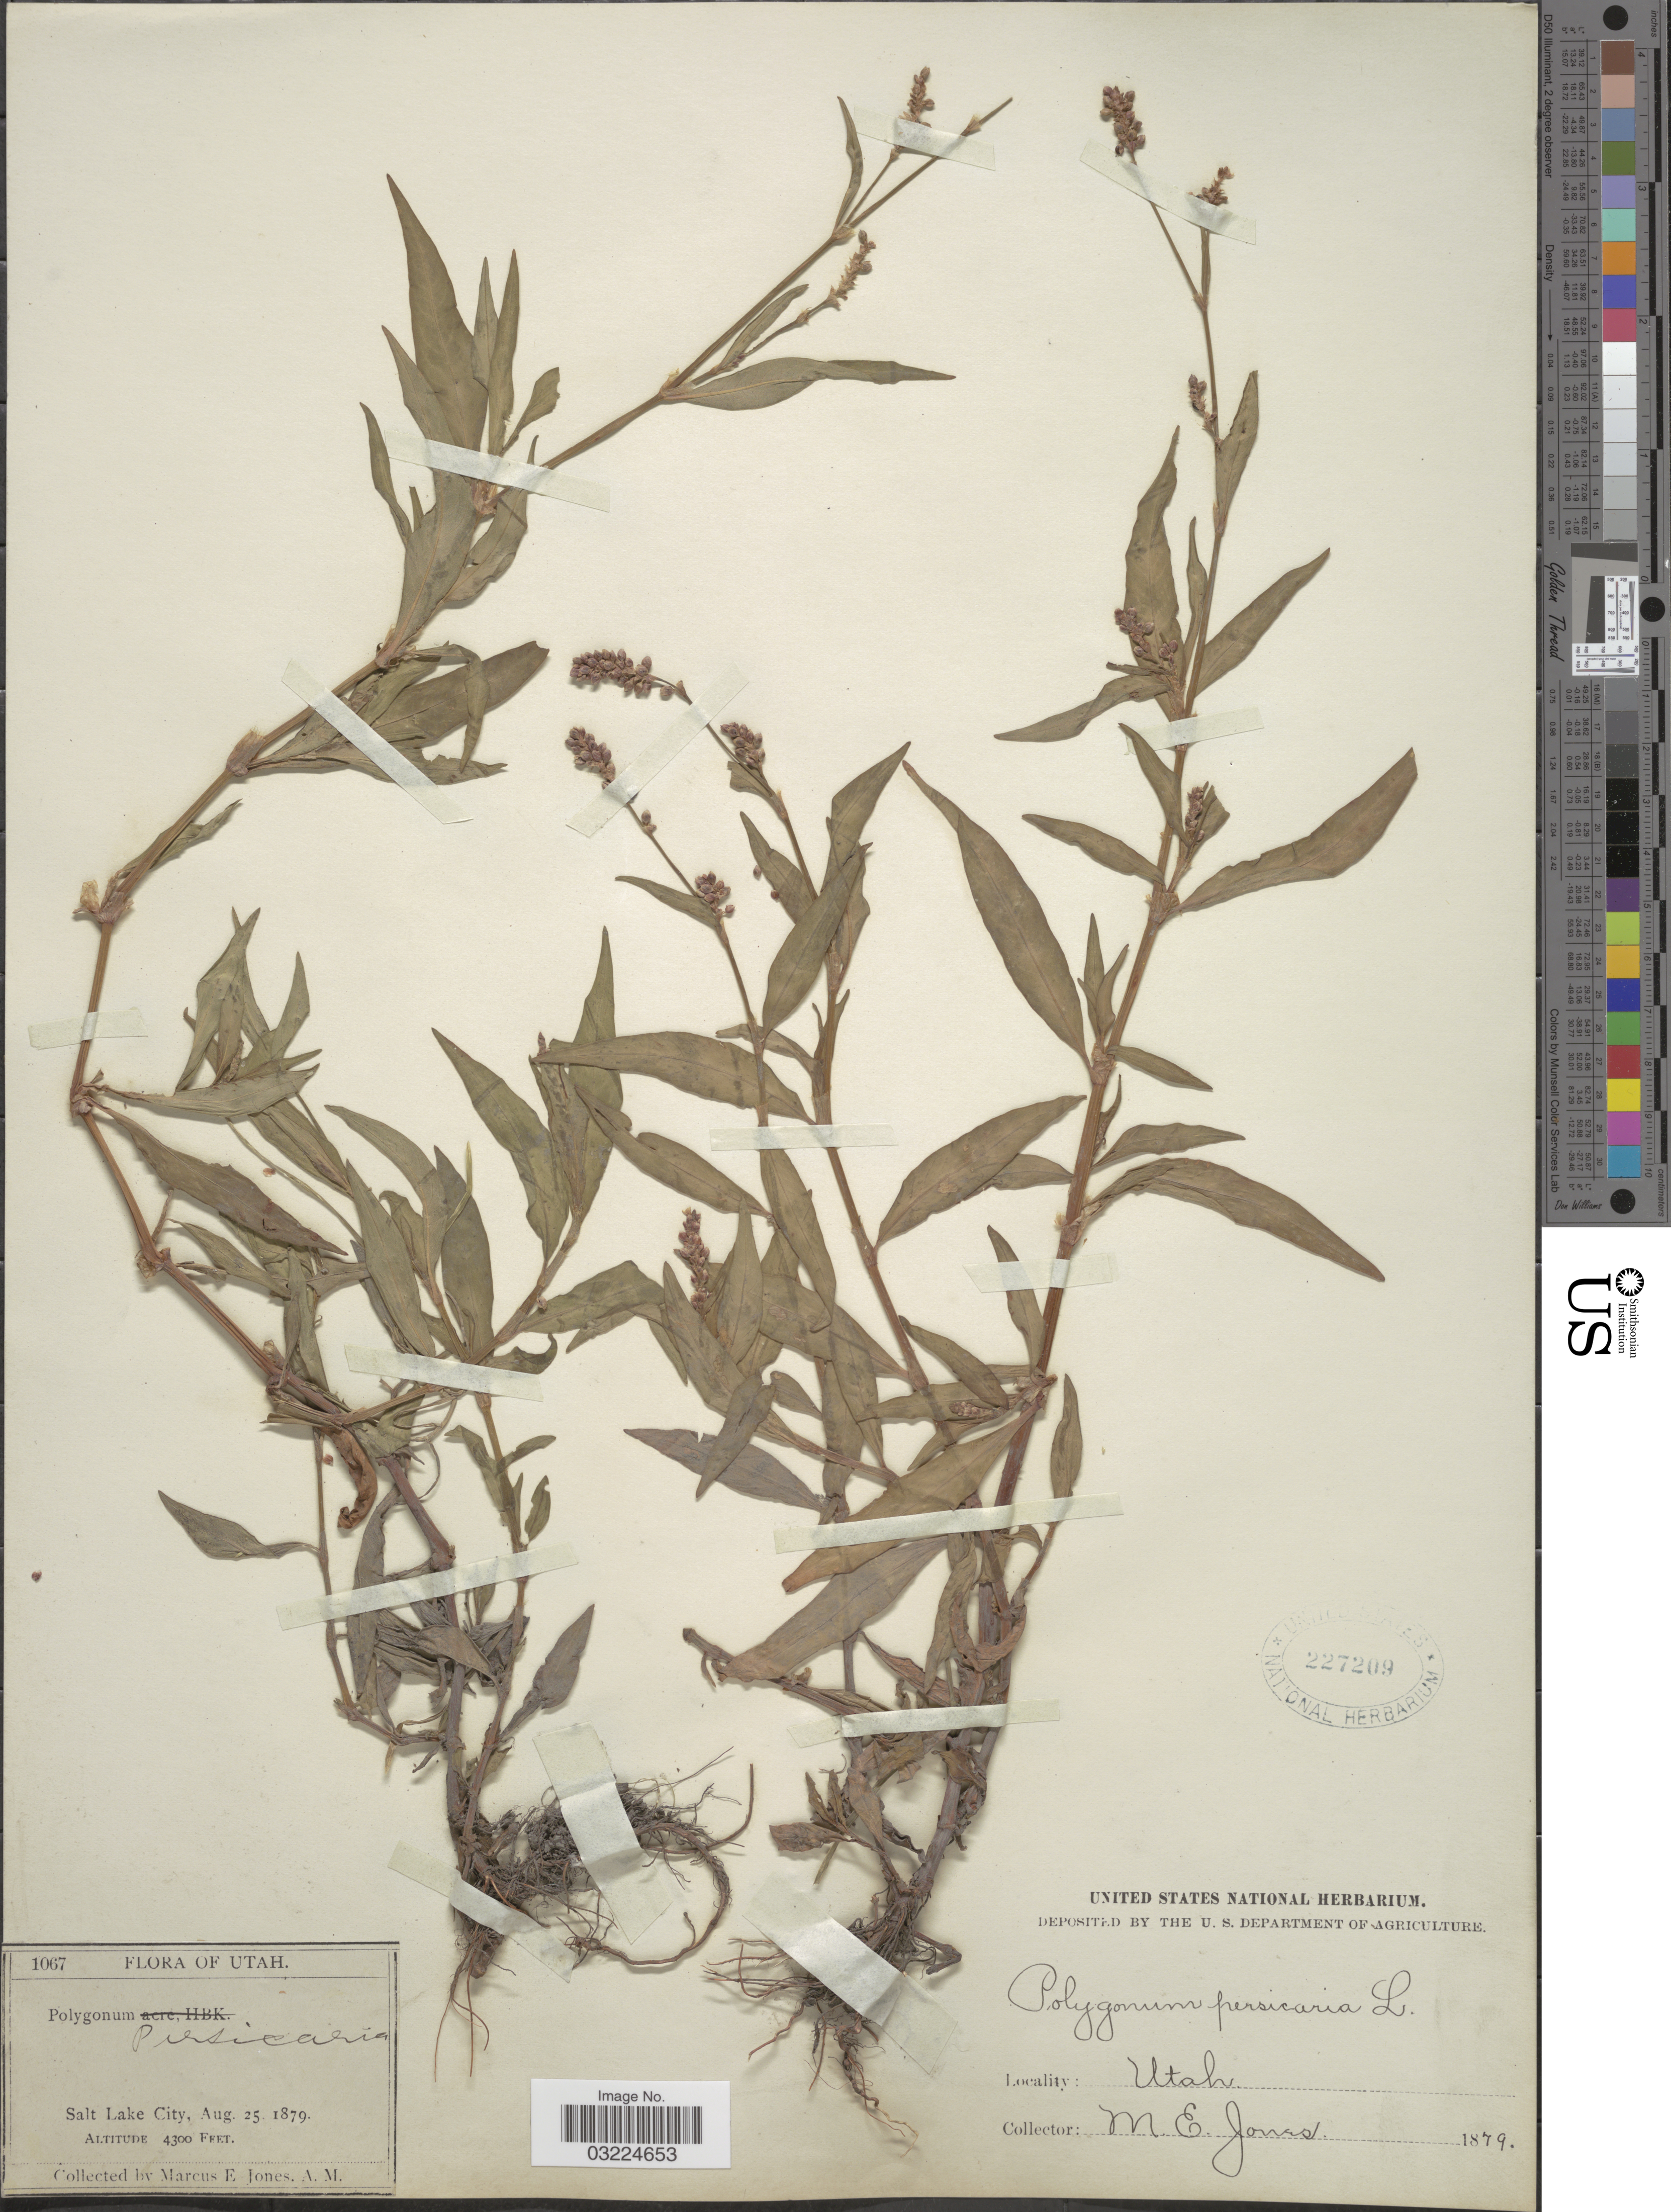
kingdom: Plantae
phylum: Tracheophyta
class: Magnoliopsida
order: Caryophyllales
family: Polygonaceae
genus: Persicaria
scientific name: Persicaria maculosa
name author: S.F. Gray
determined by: Atha, D. E.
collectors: M. E. Jones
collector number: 1067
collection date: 1879-08-25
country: United States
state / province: Utah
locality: Salt Lake City.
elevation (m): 1311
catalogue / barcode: US 227209